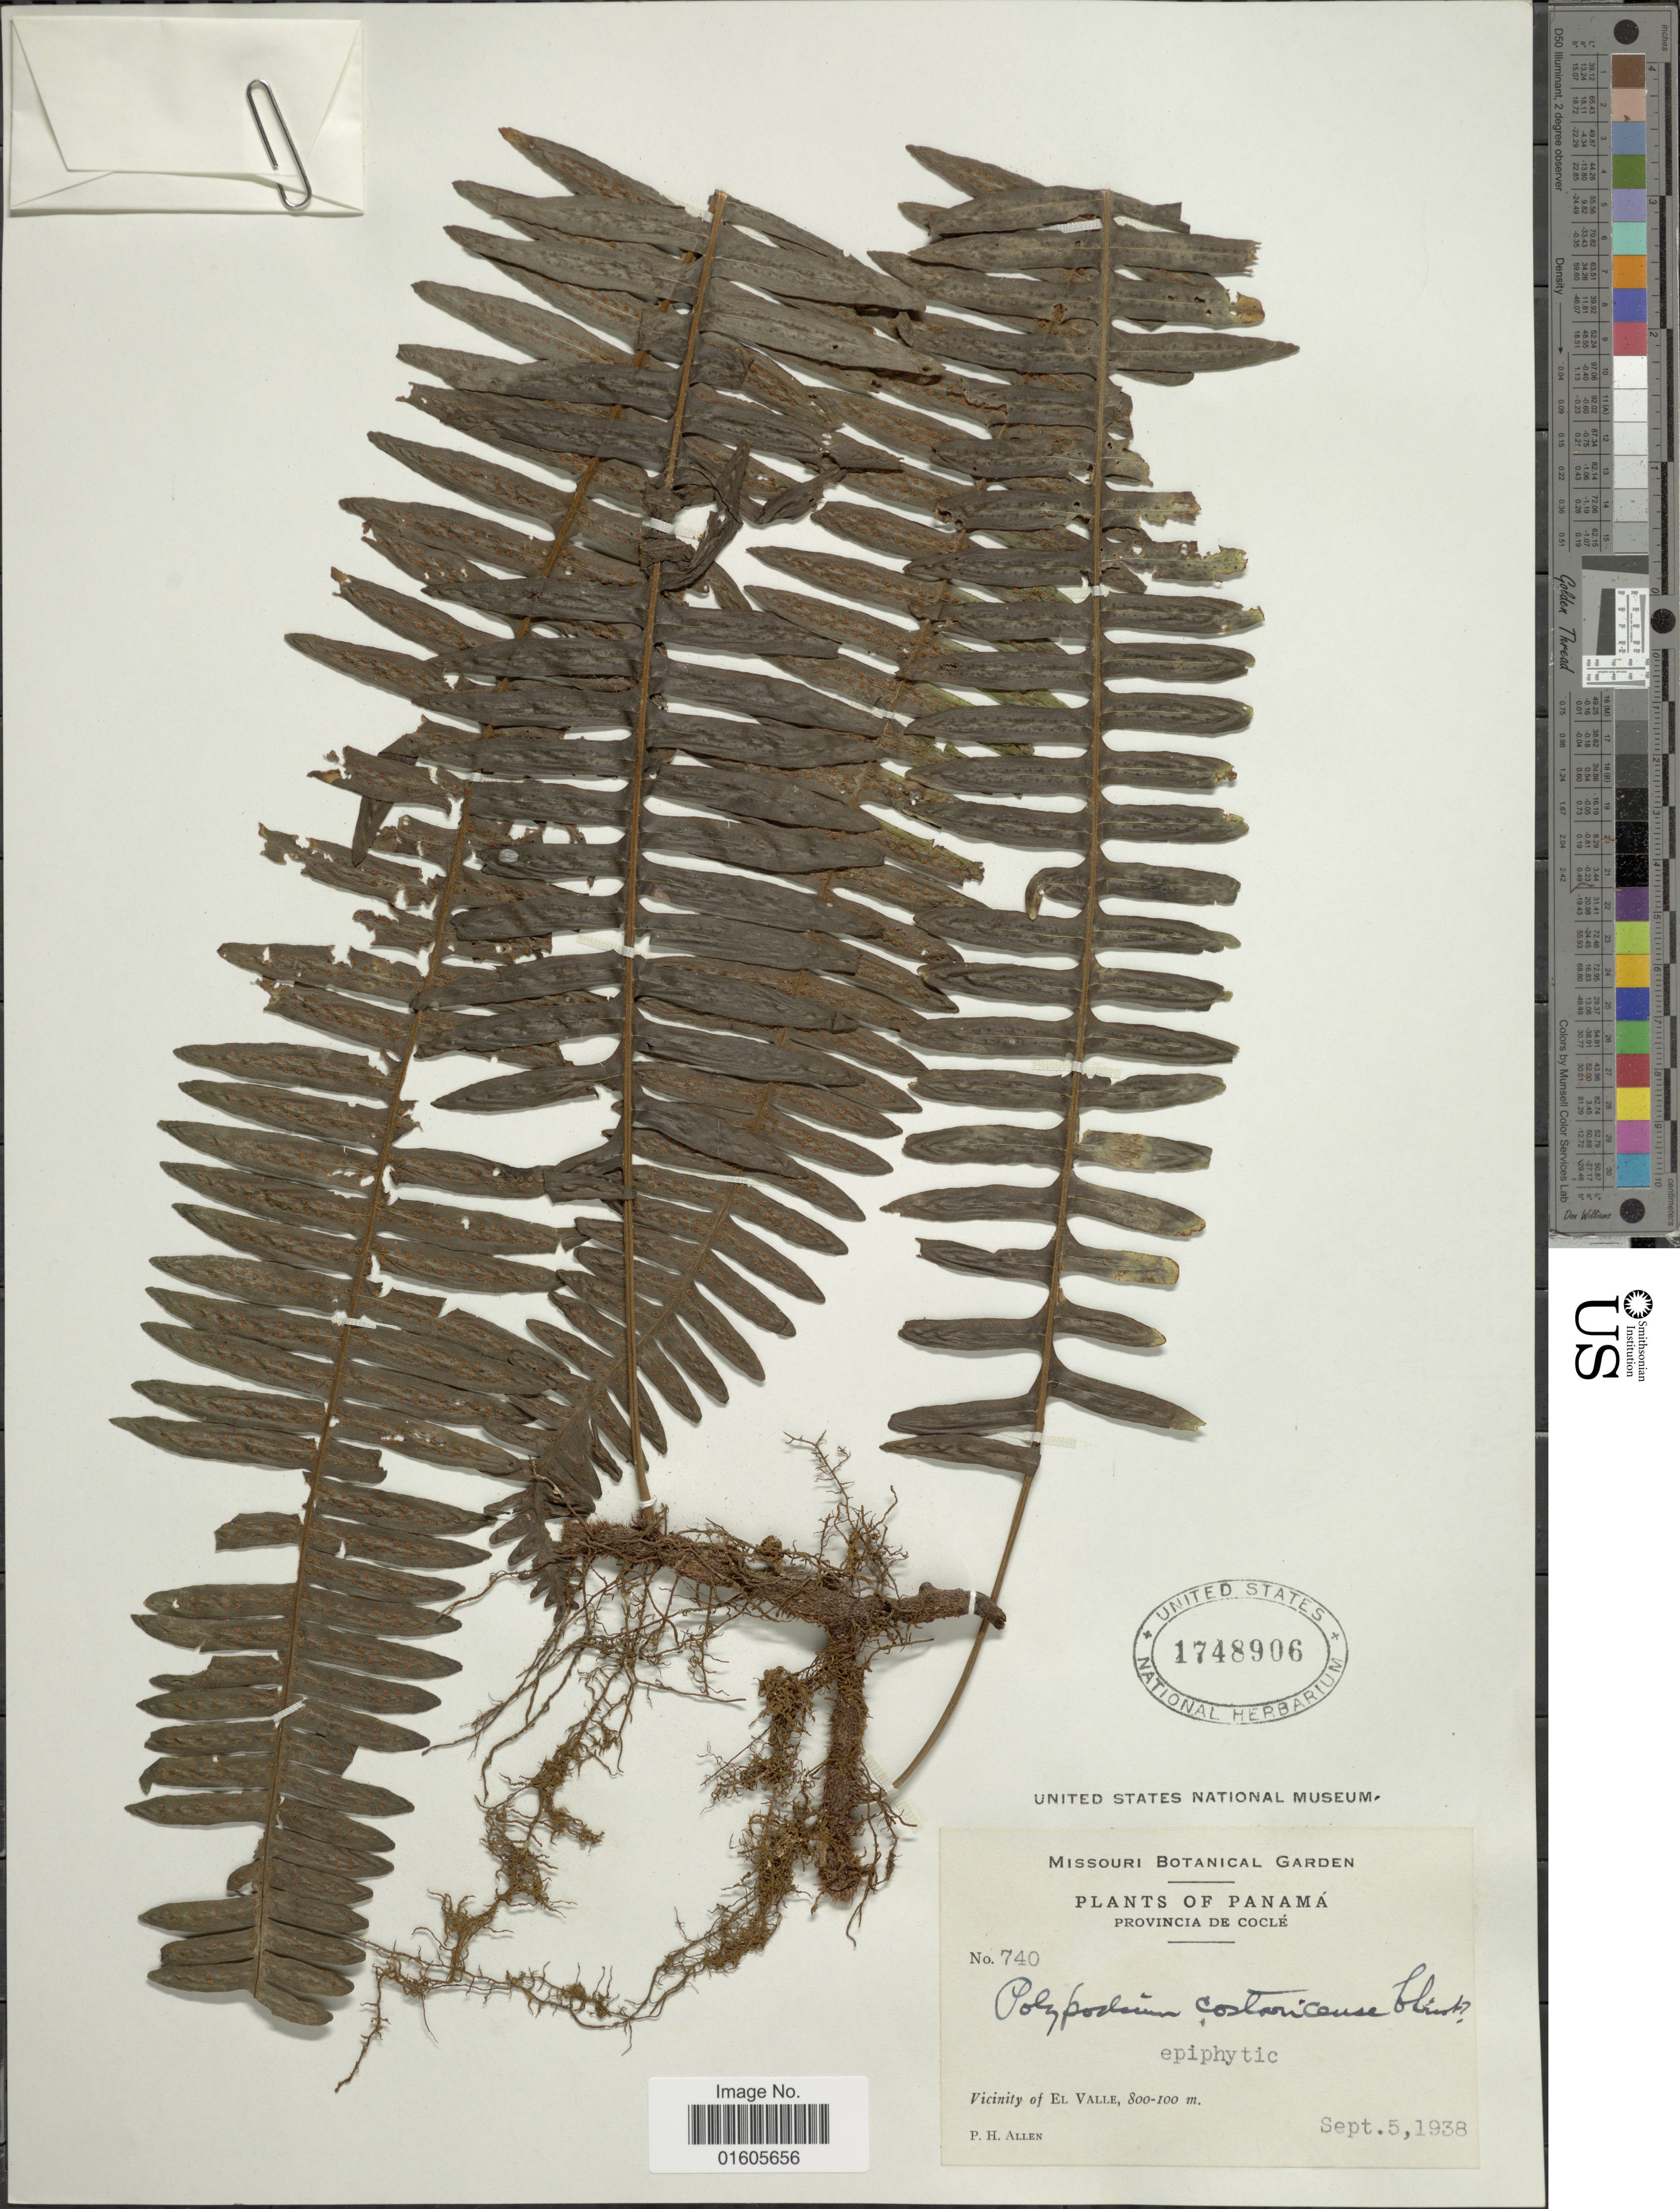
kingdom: Plantae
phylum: Tracheophyta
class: Polypodiopsida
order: Polypodiales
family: Polypodiaceae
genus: Serpocaulon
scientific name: Serpocaulon wagneri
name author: (Mett.) A.R. Sm.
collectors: P. H. Allen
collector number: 740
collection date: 1938-09-05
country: Panama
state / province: Coclé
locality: Vicinity of El Valle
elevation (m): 100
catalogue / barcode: US 1748906